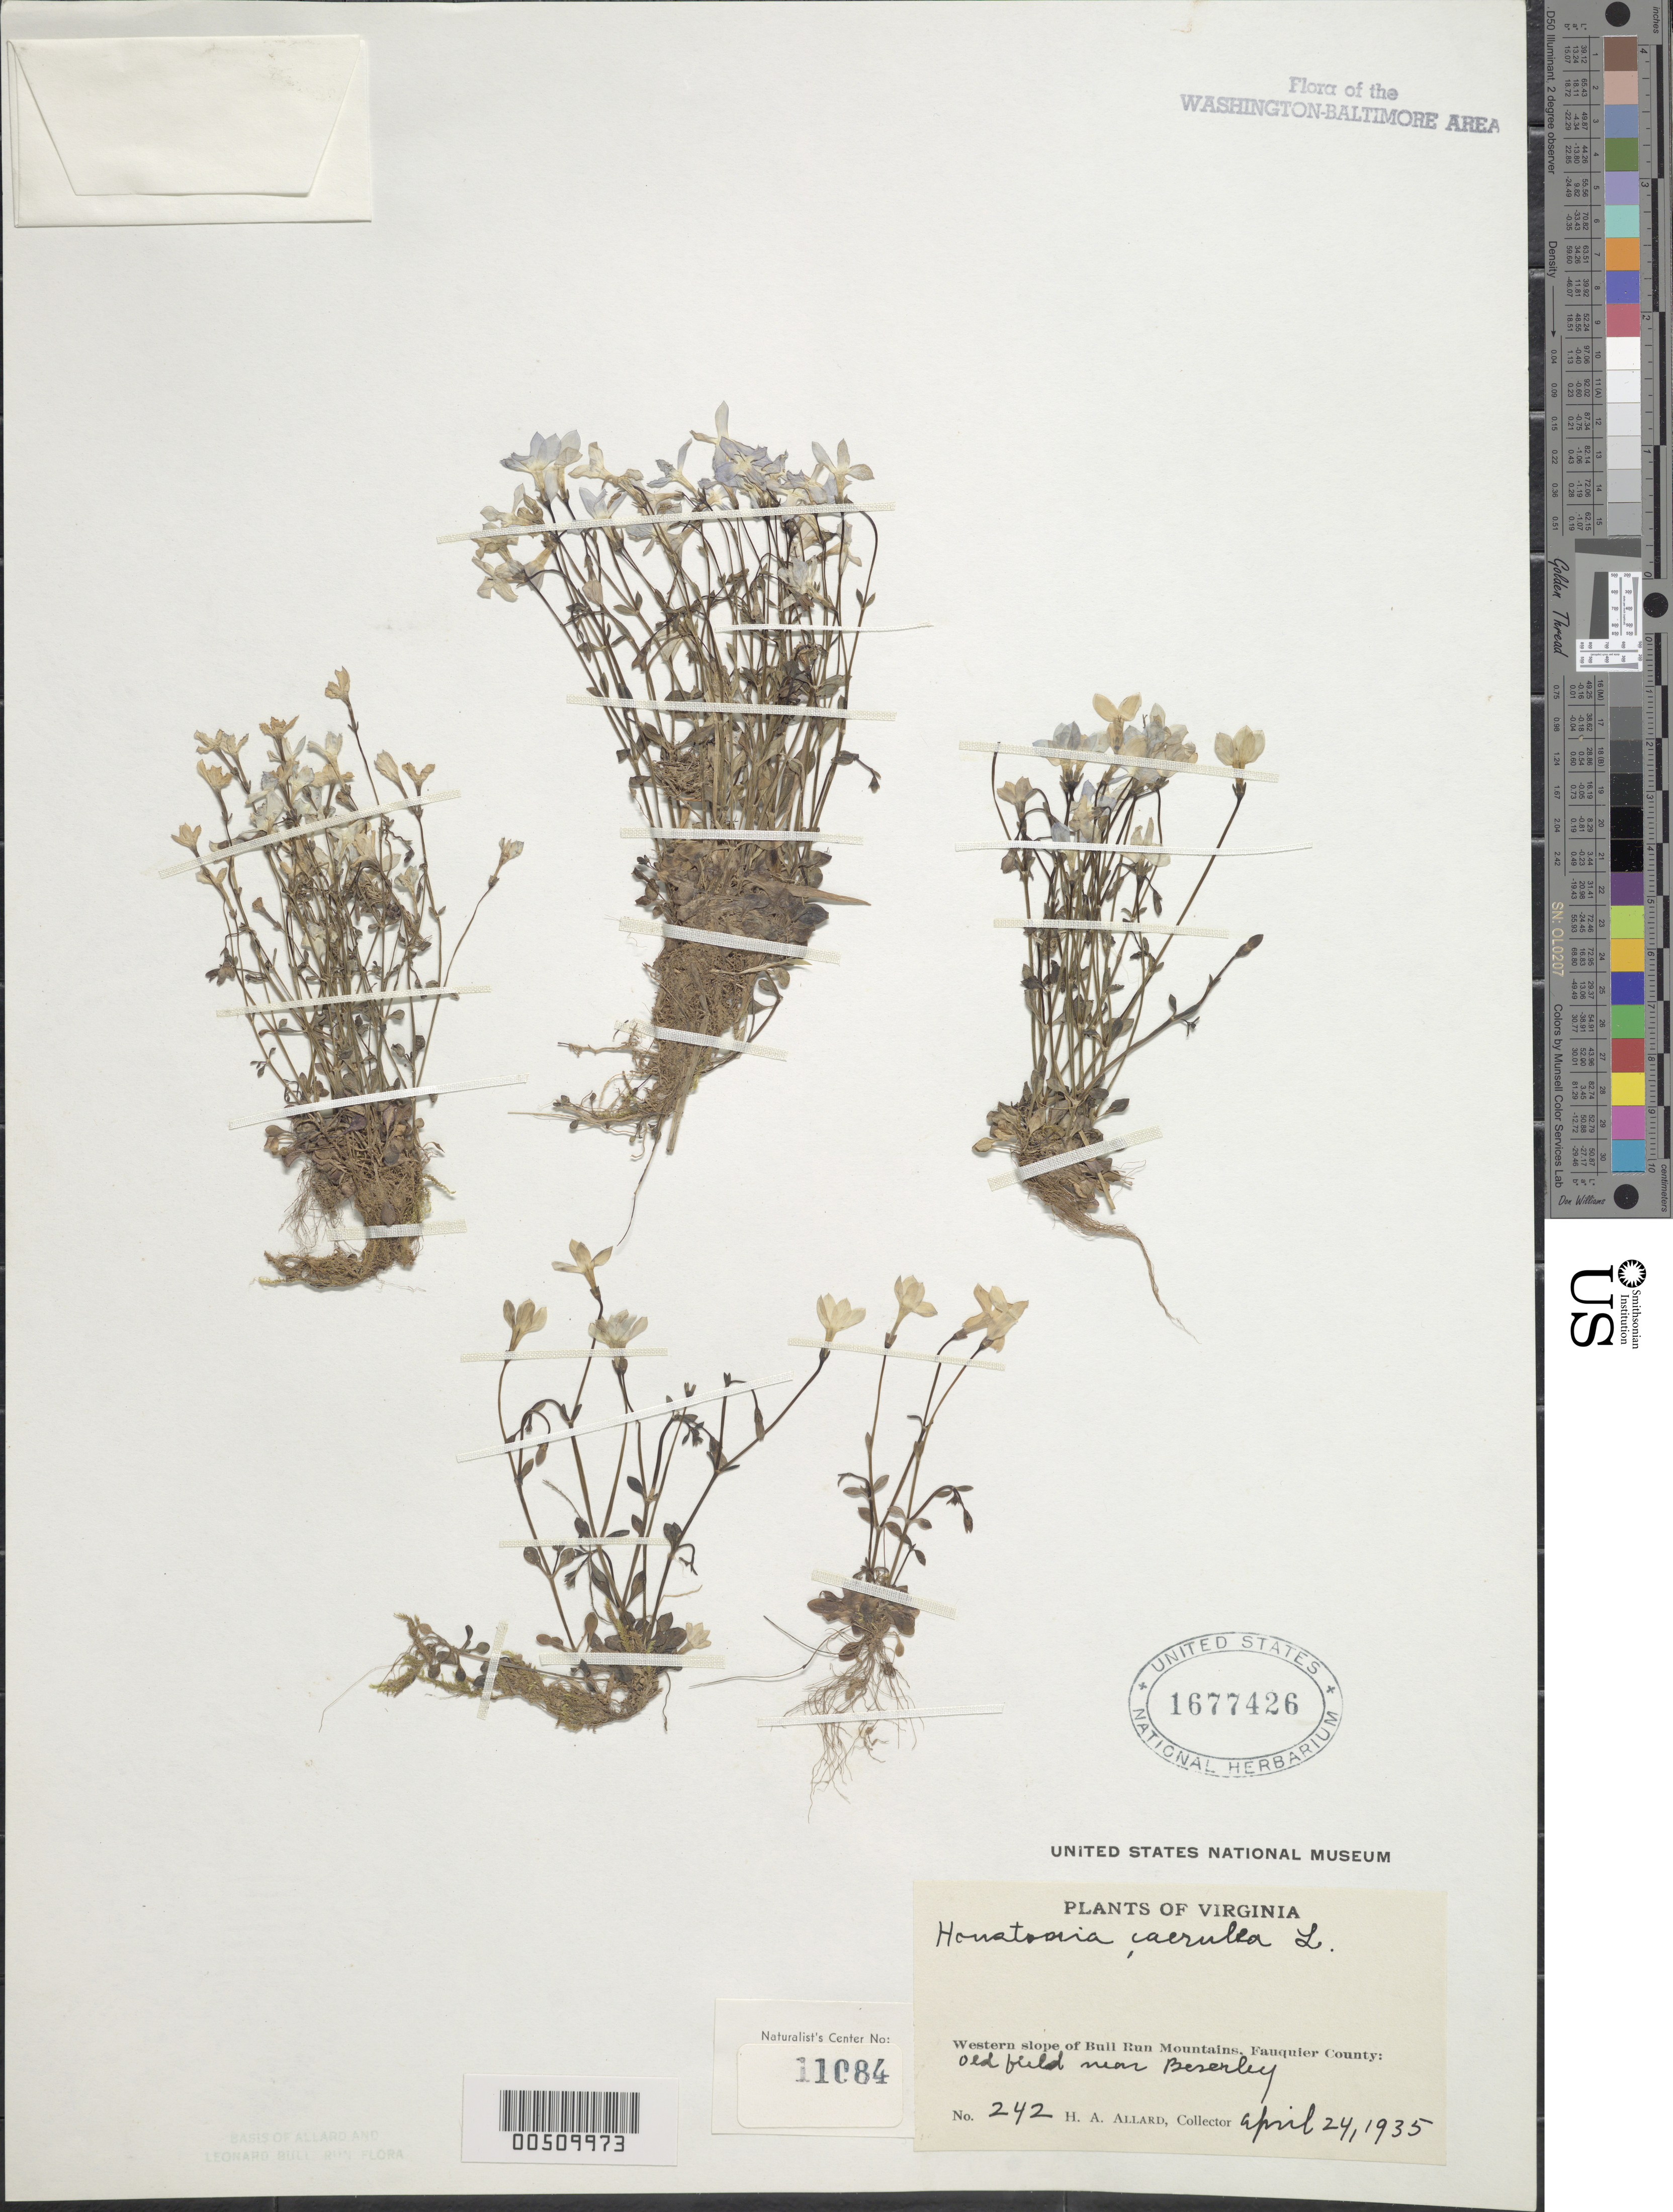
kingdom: Plantae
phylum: Tracheophyta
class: Magnoliopsida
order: Gentianales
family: Rubiaceae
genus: Houstonia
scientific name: Houstonia caerulea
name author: L.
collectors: H. A. Allard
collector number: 242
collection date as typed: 24 Apr 1935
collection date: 1935-04-24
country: United States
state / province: Virginia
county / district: Fauquier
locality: Bull Run Mts., Beverley Bull Run Mts.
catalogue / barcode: US 1677426